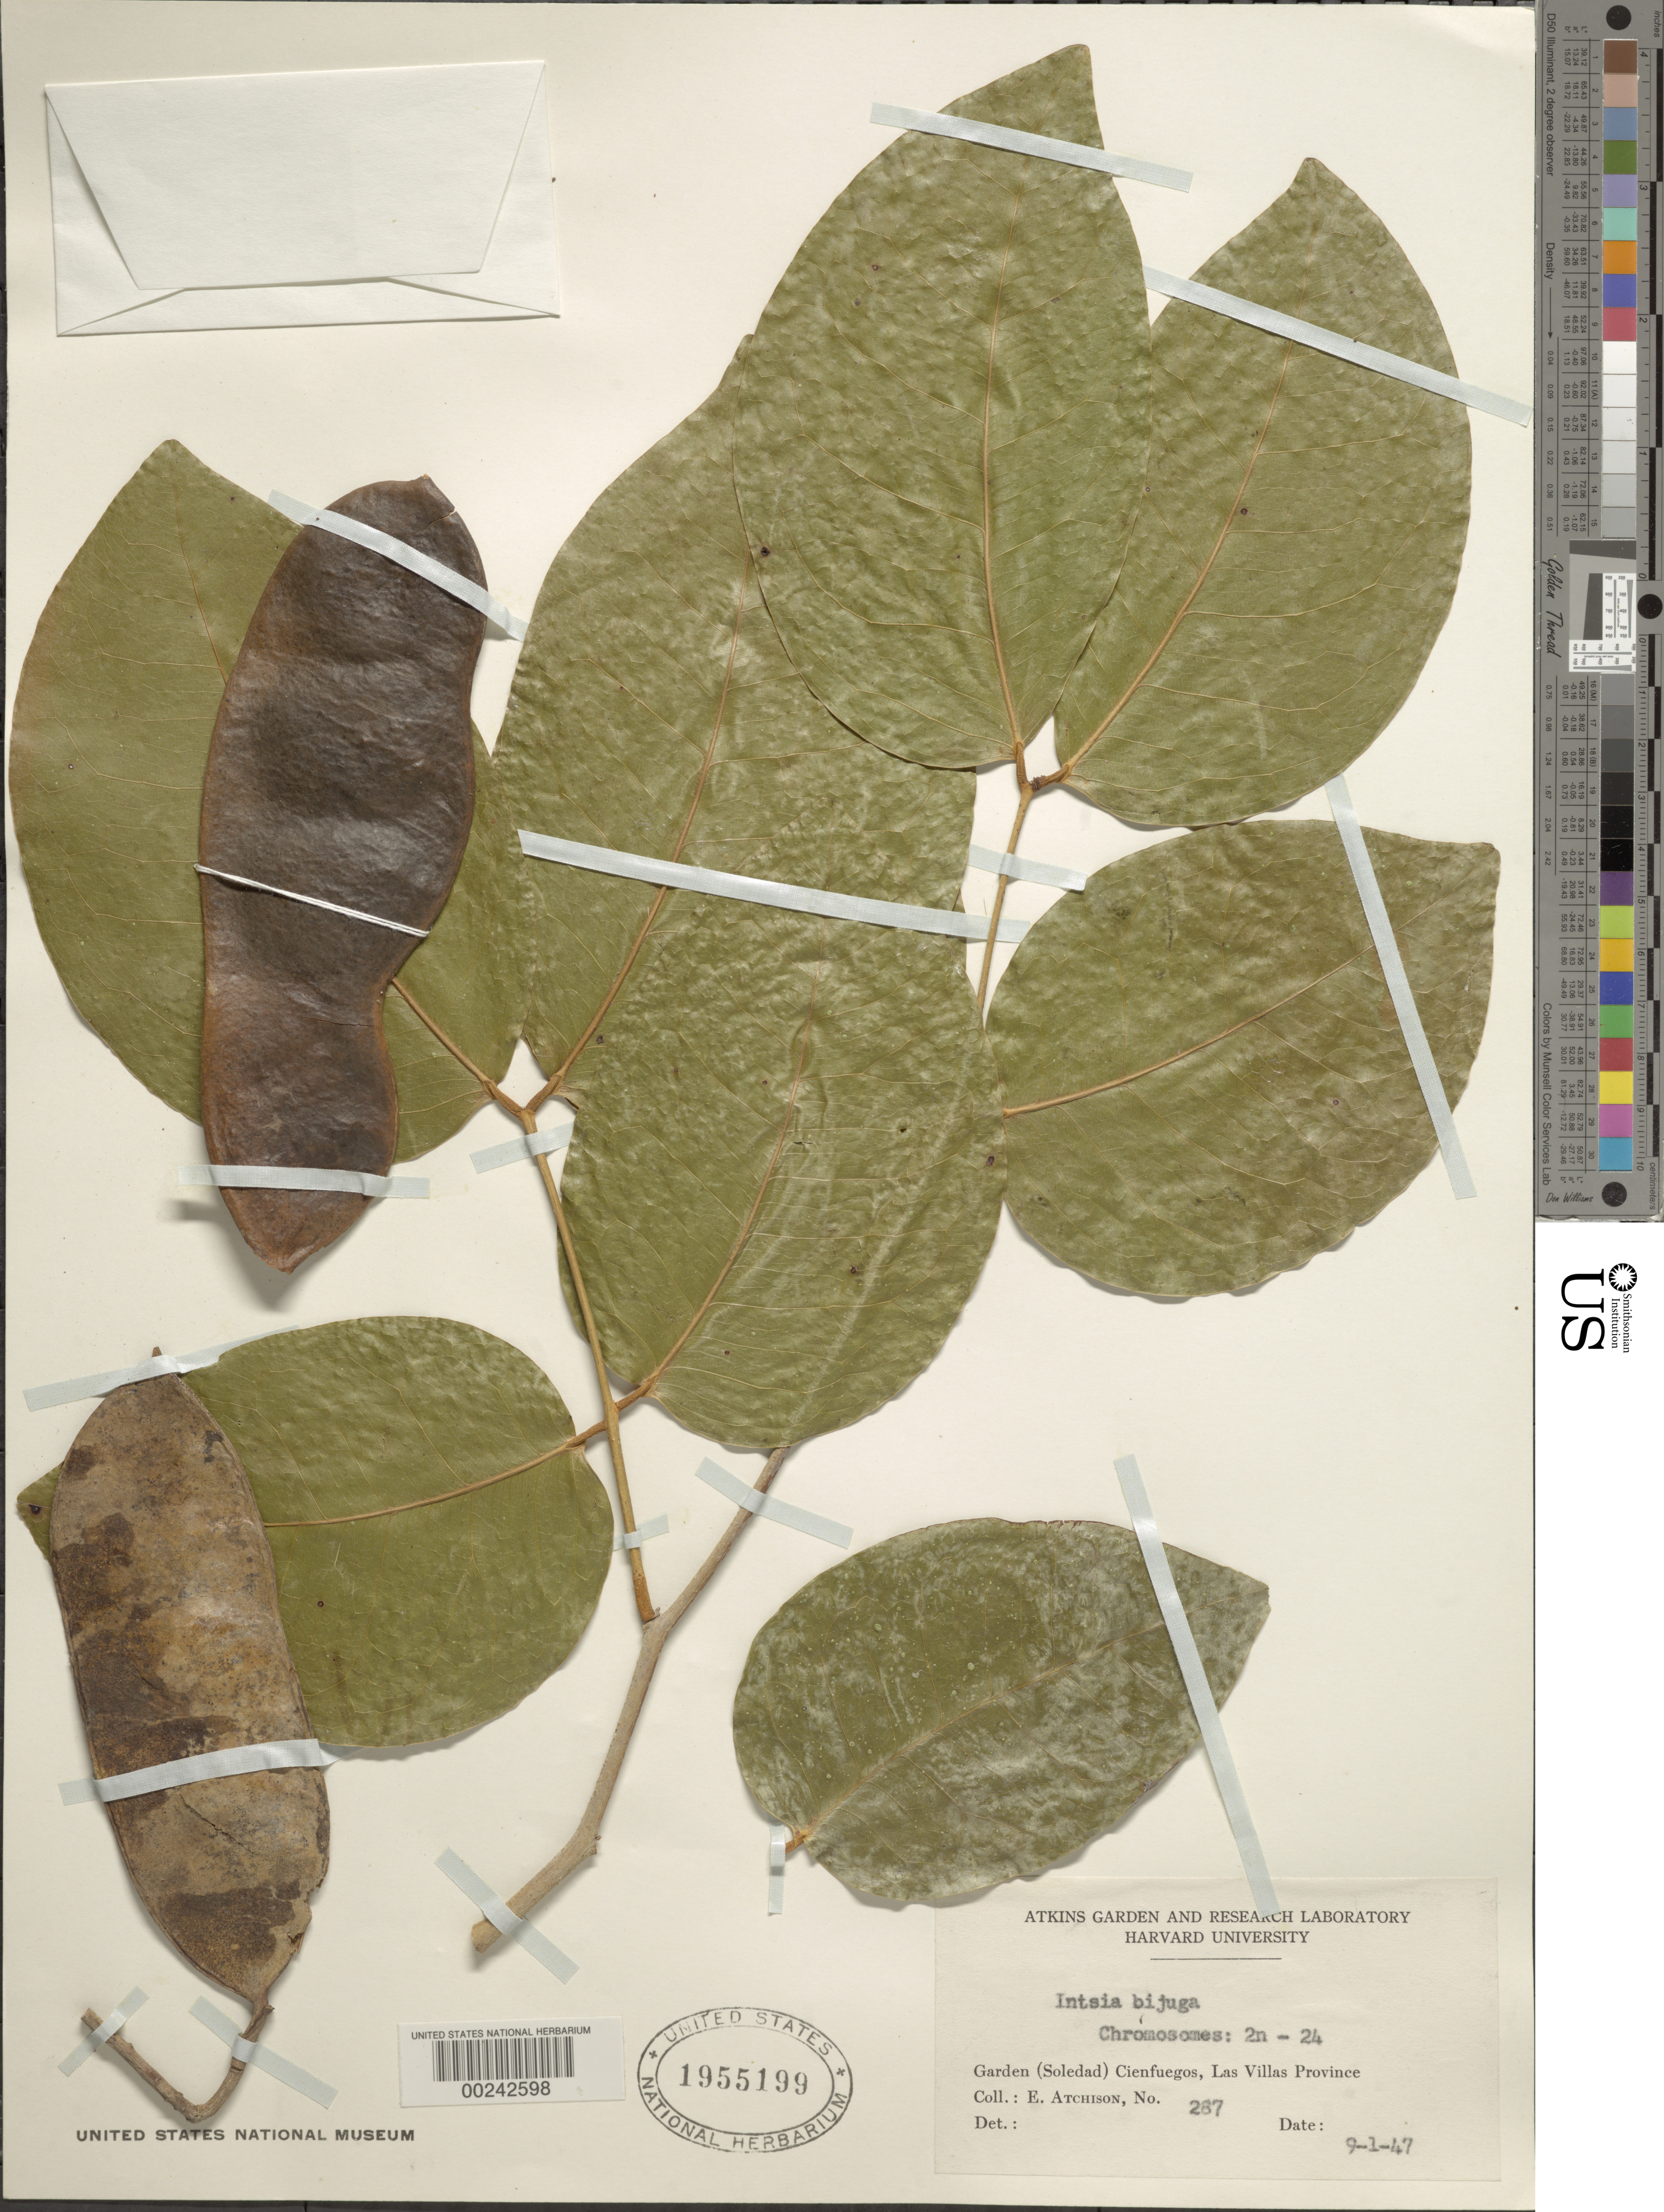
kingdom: Plantae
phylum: Tracheophyta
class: Magnoliopsida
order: Fabales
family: Fabaceae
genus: Intsia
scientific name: Intsia bijuga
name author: (Colebr.) Kuntze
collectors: E. Atchison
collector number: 287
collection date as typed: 09 Jan 1947 or 01 Sep 1947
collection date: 1947-01-09 or 1947-09-01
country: Cuba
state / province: Las Villas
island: Greater Antilles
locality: Garden (soledad) cienfuegos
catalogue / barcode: US 1955199